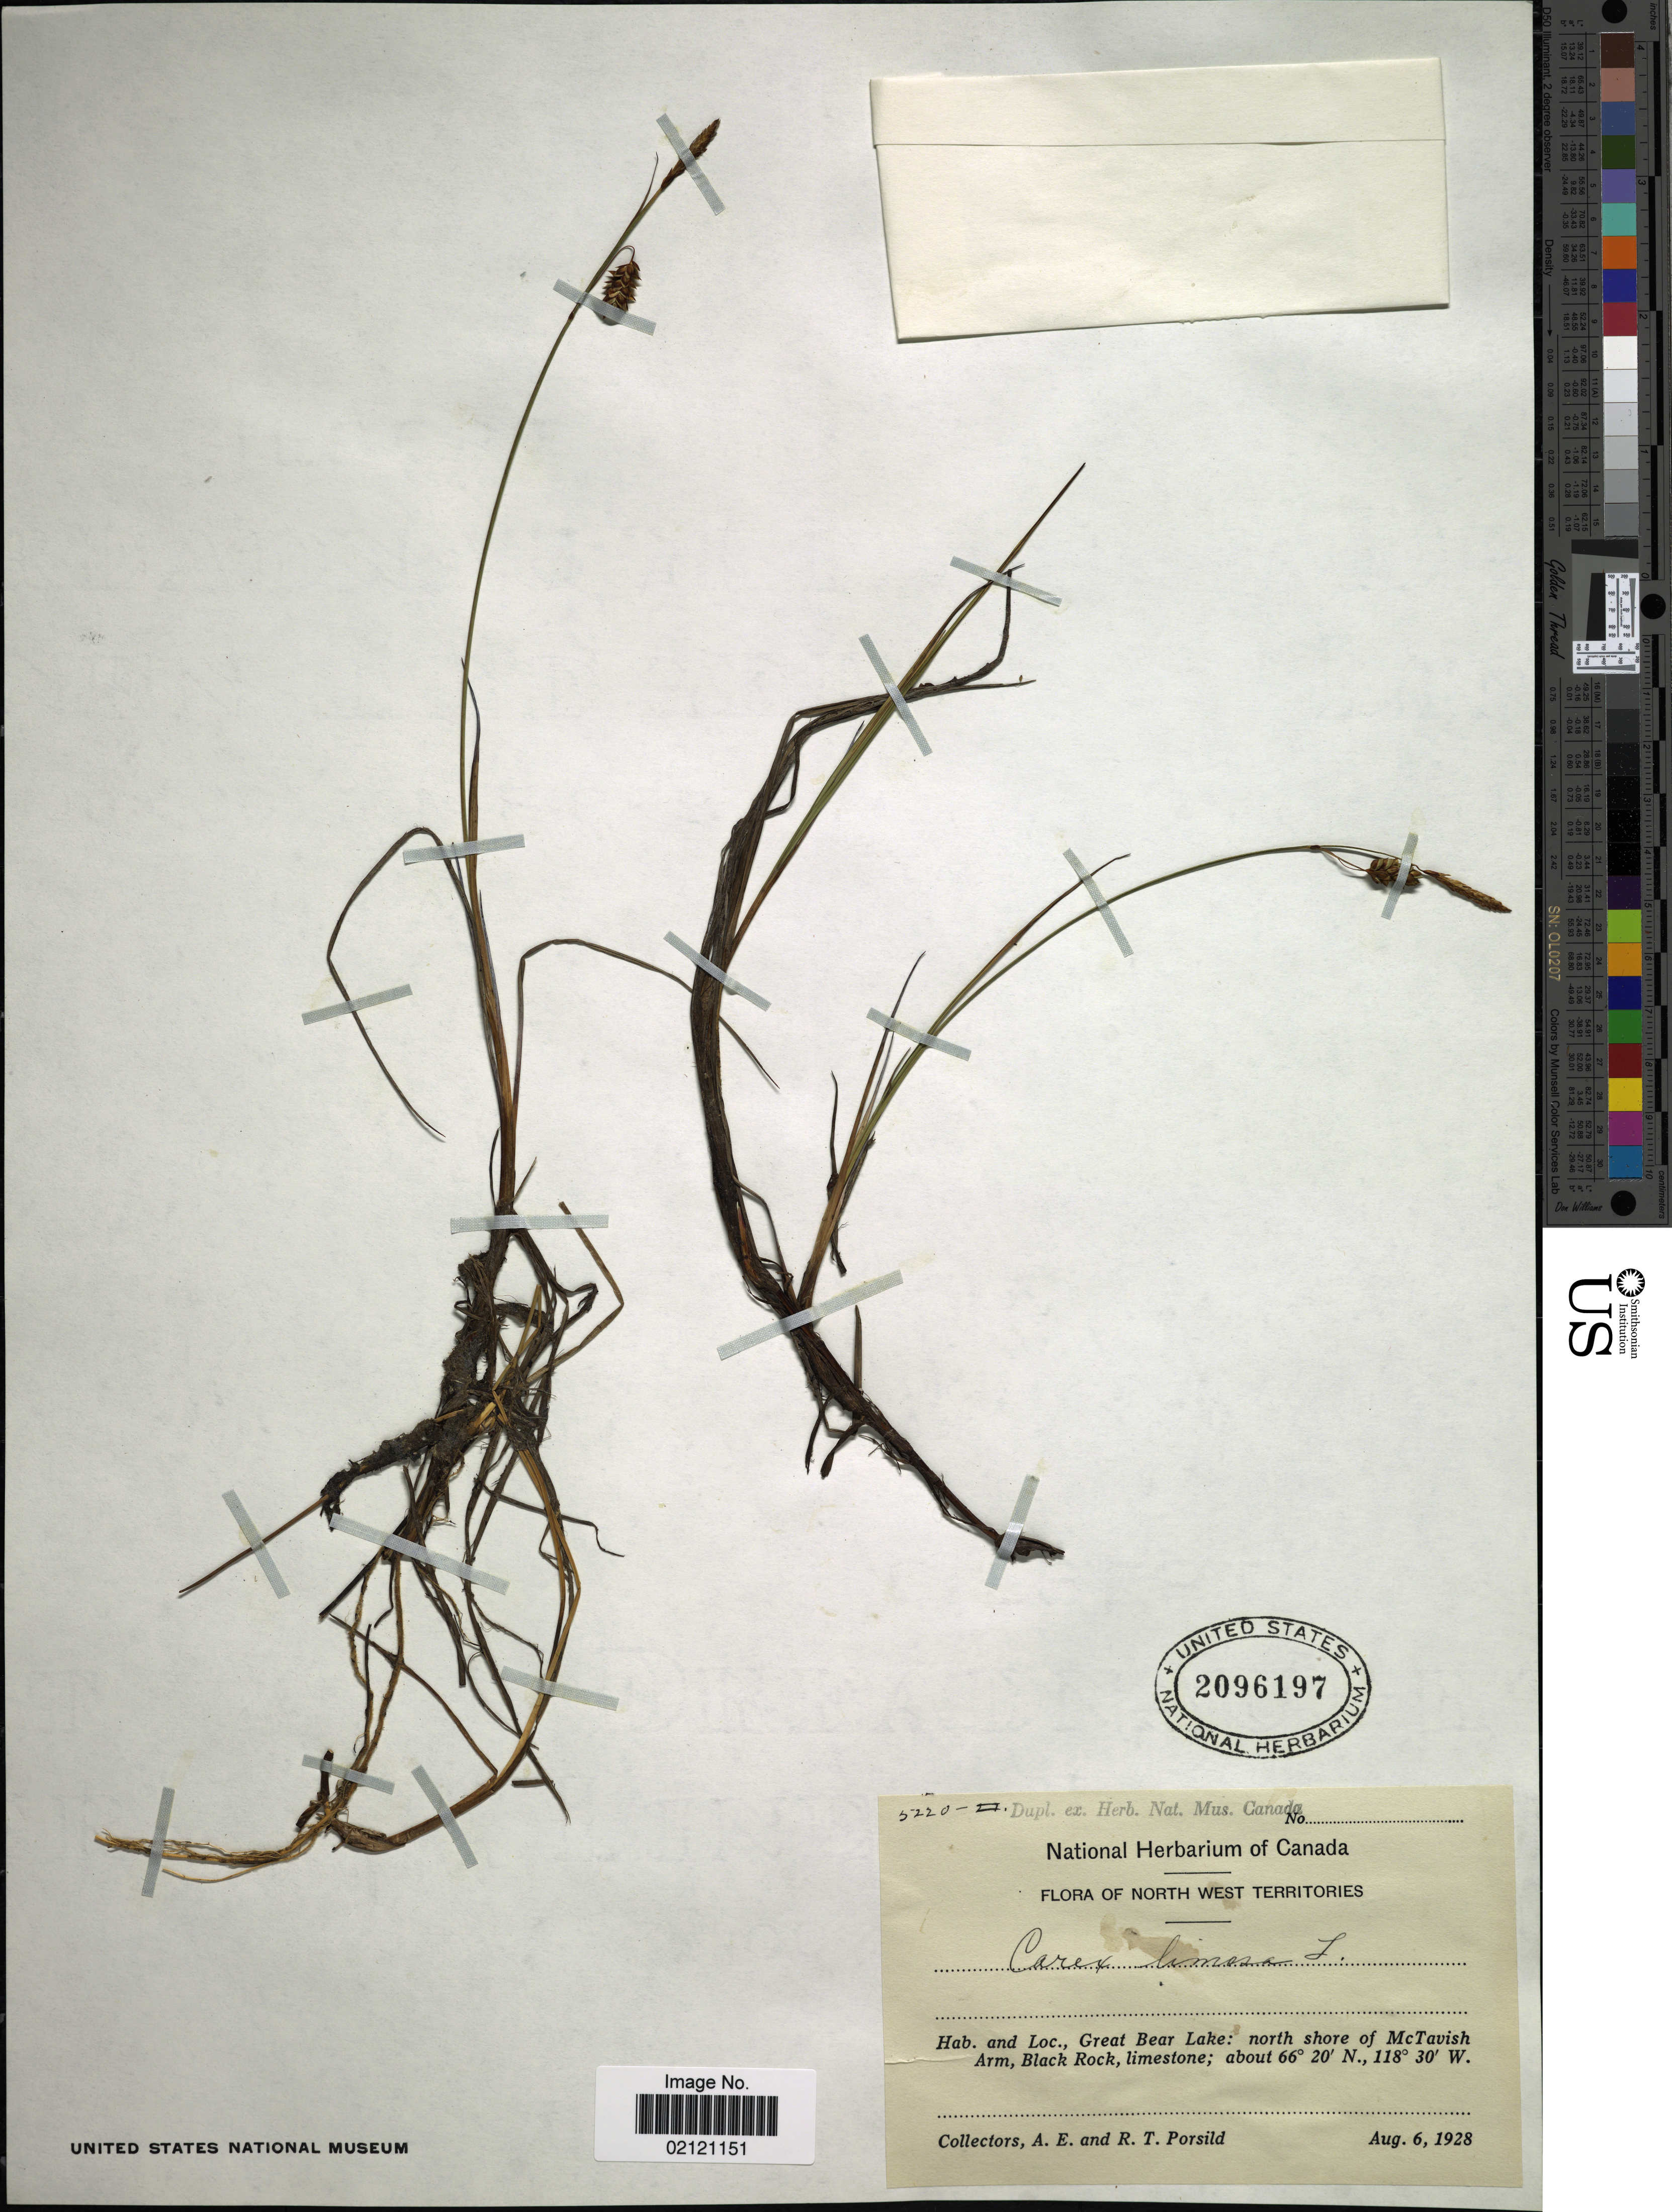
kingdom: Plantae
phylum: Tracheophyta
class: Liliopsida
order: Poales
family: Cyperaceae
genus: Carex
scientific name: Carex limosa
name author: L.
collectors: A. E. Porsild & R. T. Porsild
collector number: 5220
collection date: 1928-08-06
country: Canada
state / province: Northwest Territories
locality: Great Bear Lake: north shore of McTavish Arm, Black Rock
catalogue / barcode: US 2096197